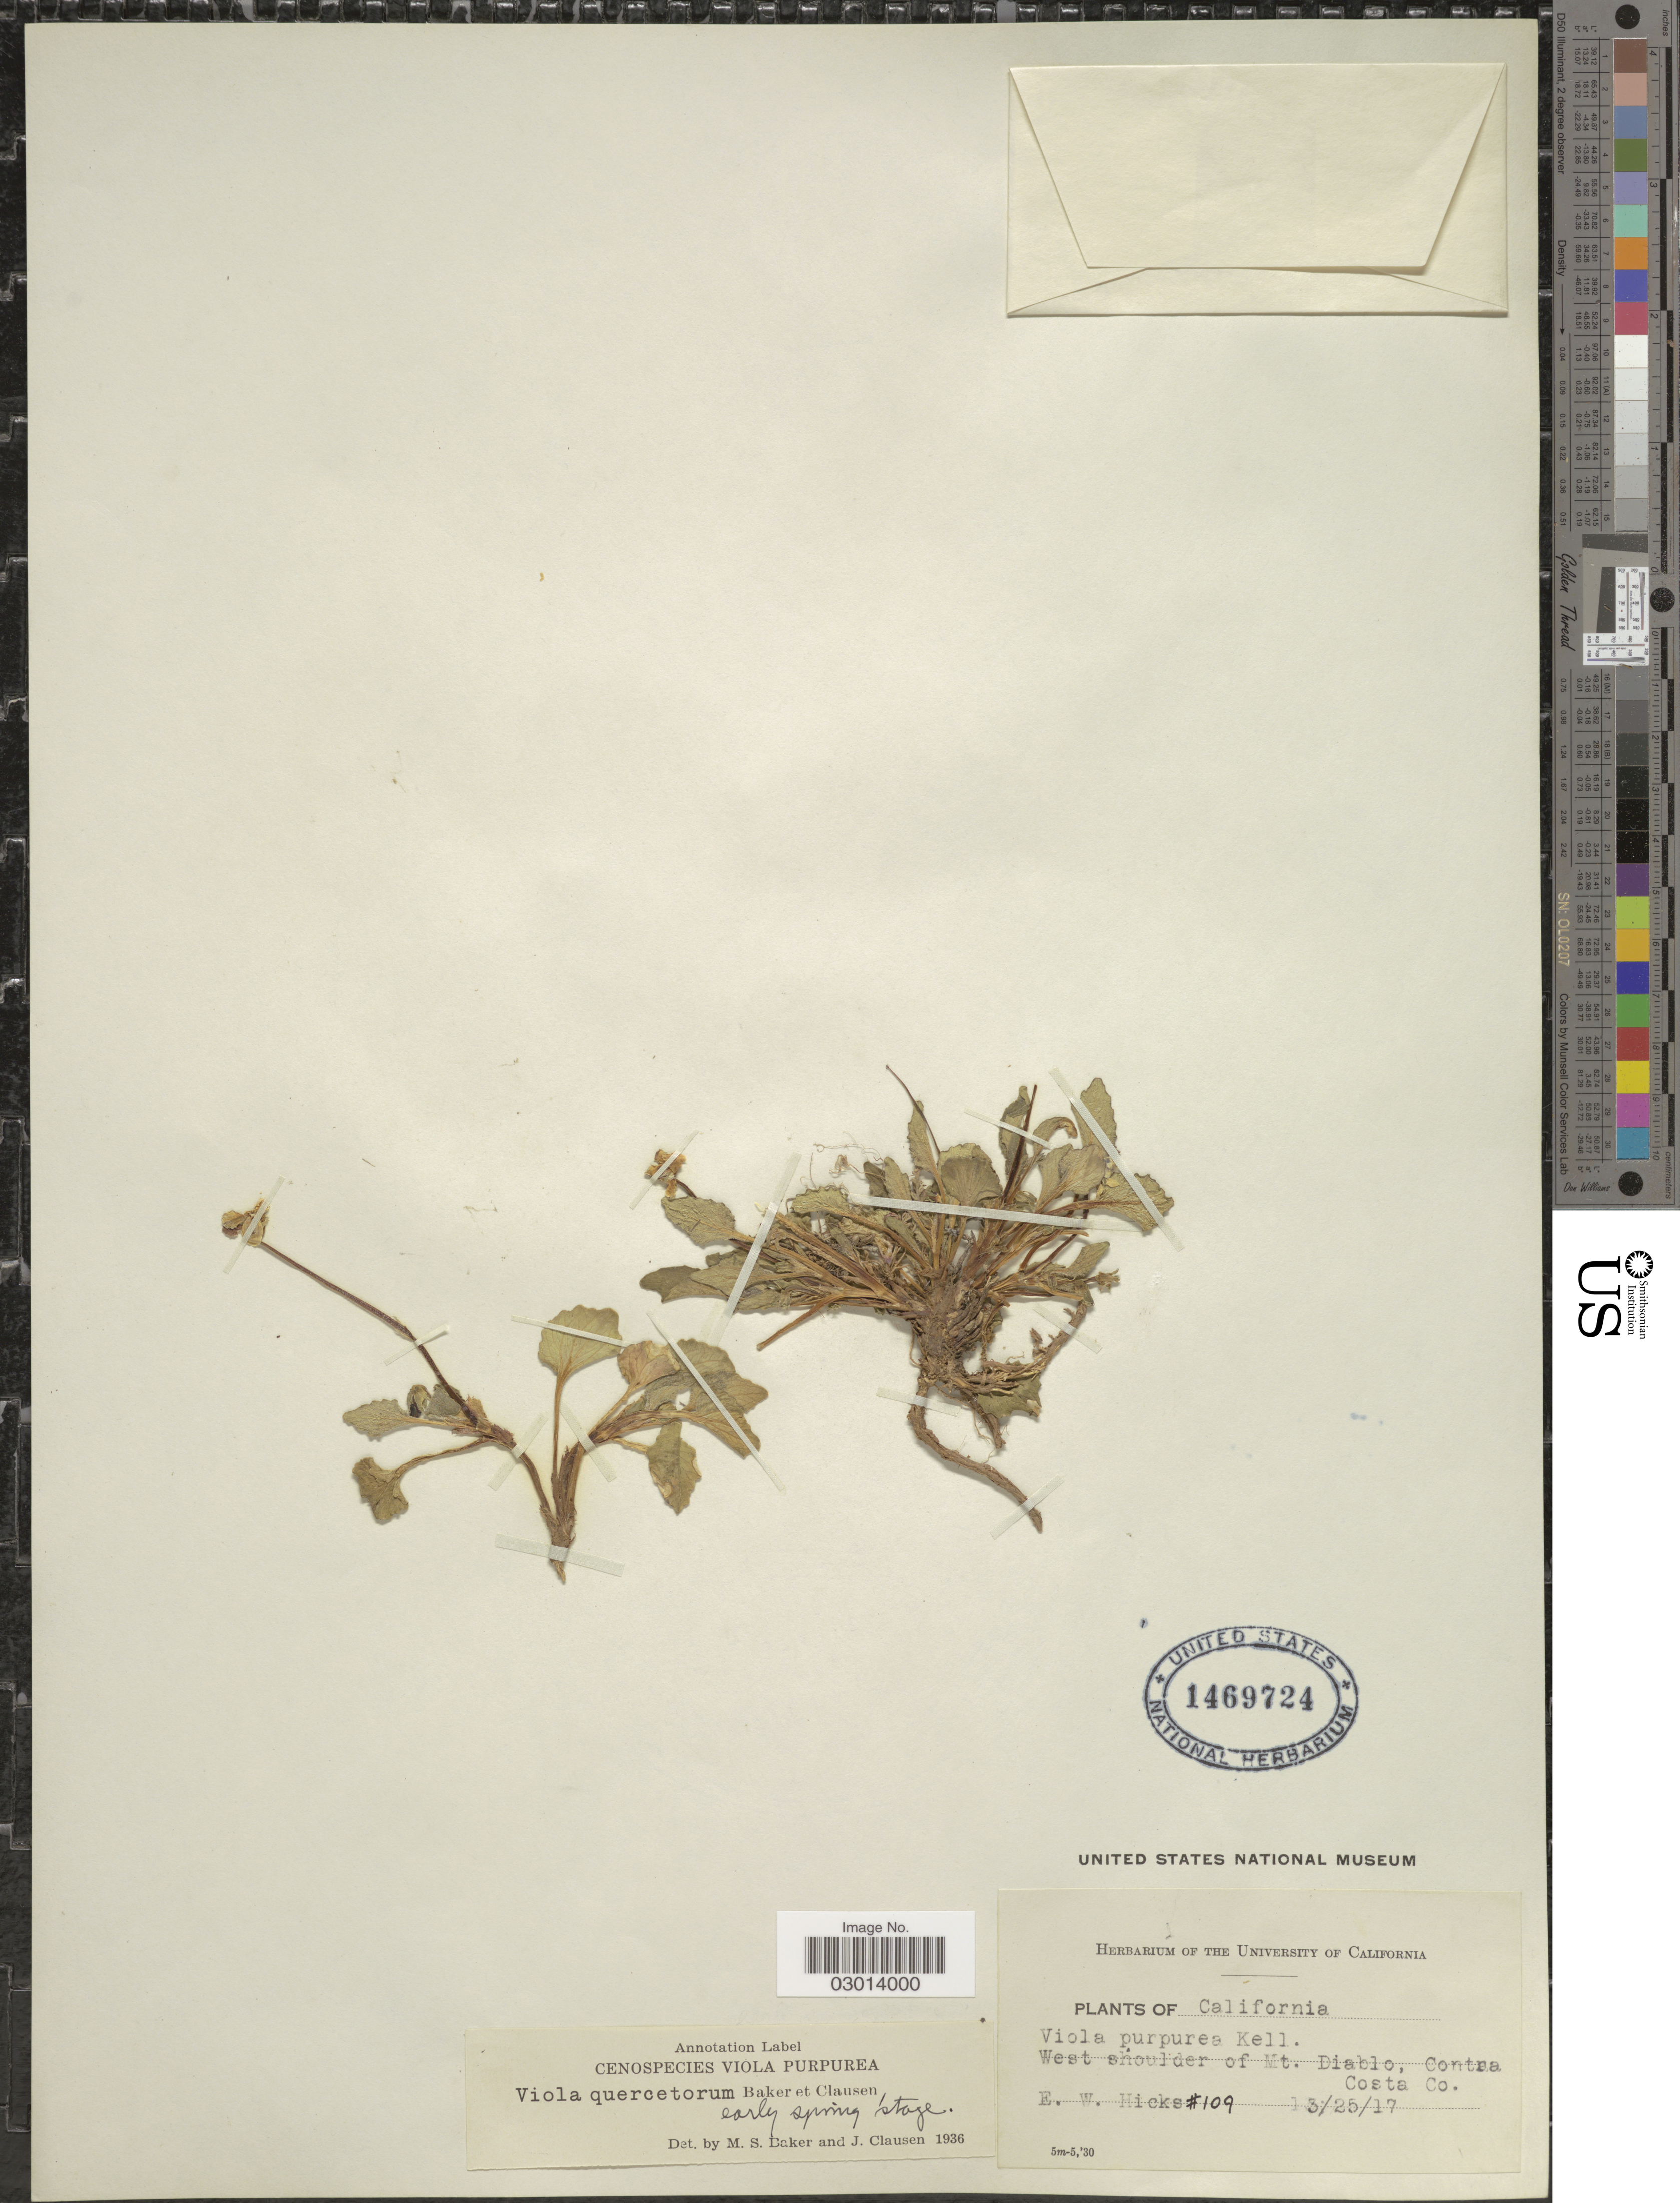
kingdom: Plantae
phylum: Tracheophyta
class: Magnoliopsida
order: Malpighiales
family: Violaceae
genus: Viola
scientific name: Viola quercetorum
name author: M.S. Baker & J.C. Clausen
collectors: E. Hicks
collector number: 109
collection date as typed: Transcribed d/m/y: 25/3/17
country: United States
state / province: California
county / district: Contra Costa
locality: West shoulder of Mt. Diablo, Contra Costa Co.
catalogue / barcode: US 1469724